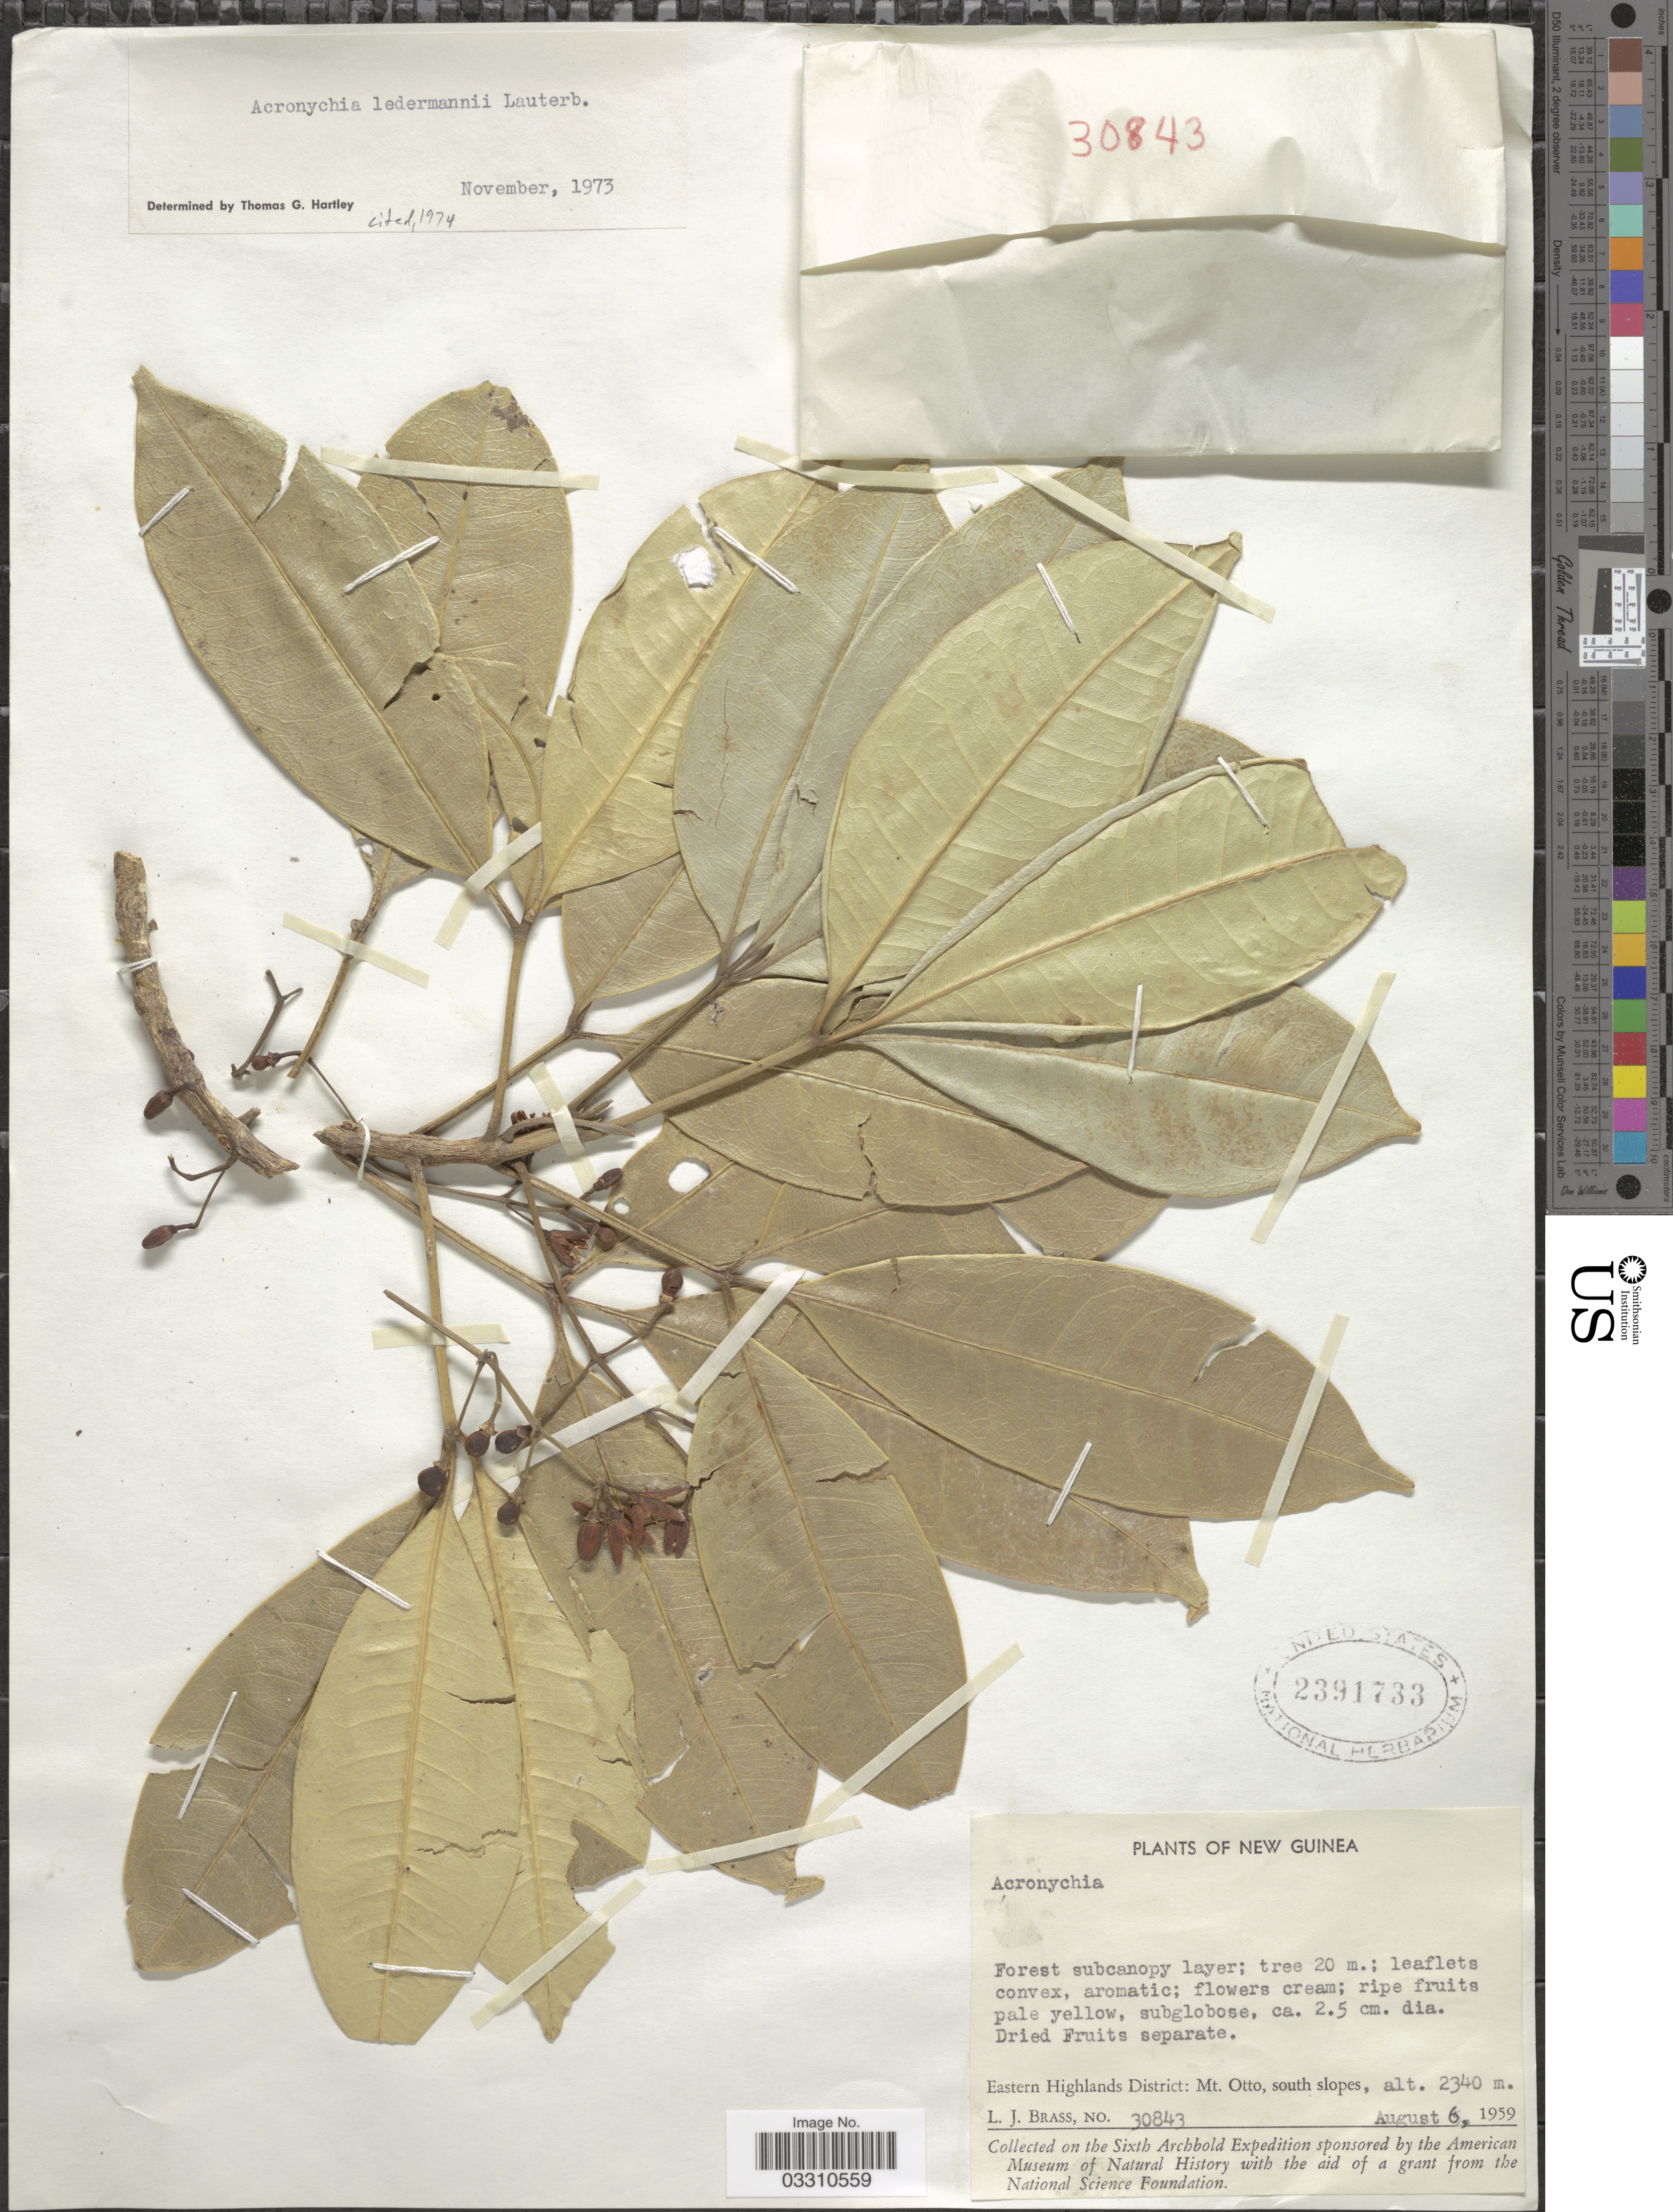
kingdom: Plantae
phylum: Tracheophyta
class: Magnoliopsida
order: Sapindales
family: Rutaceae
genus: Acronychia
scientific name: Acronychia ledermanii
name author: Lauterb.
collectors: L. J. Brass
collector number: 30843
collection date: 1959-08-06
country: Papua New Guinea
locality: New Guinea. Eastern Highlands District: Mt. Otto, south slopes.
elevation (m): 2340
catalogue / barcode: US 2391733